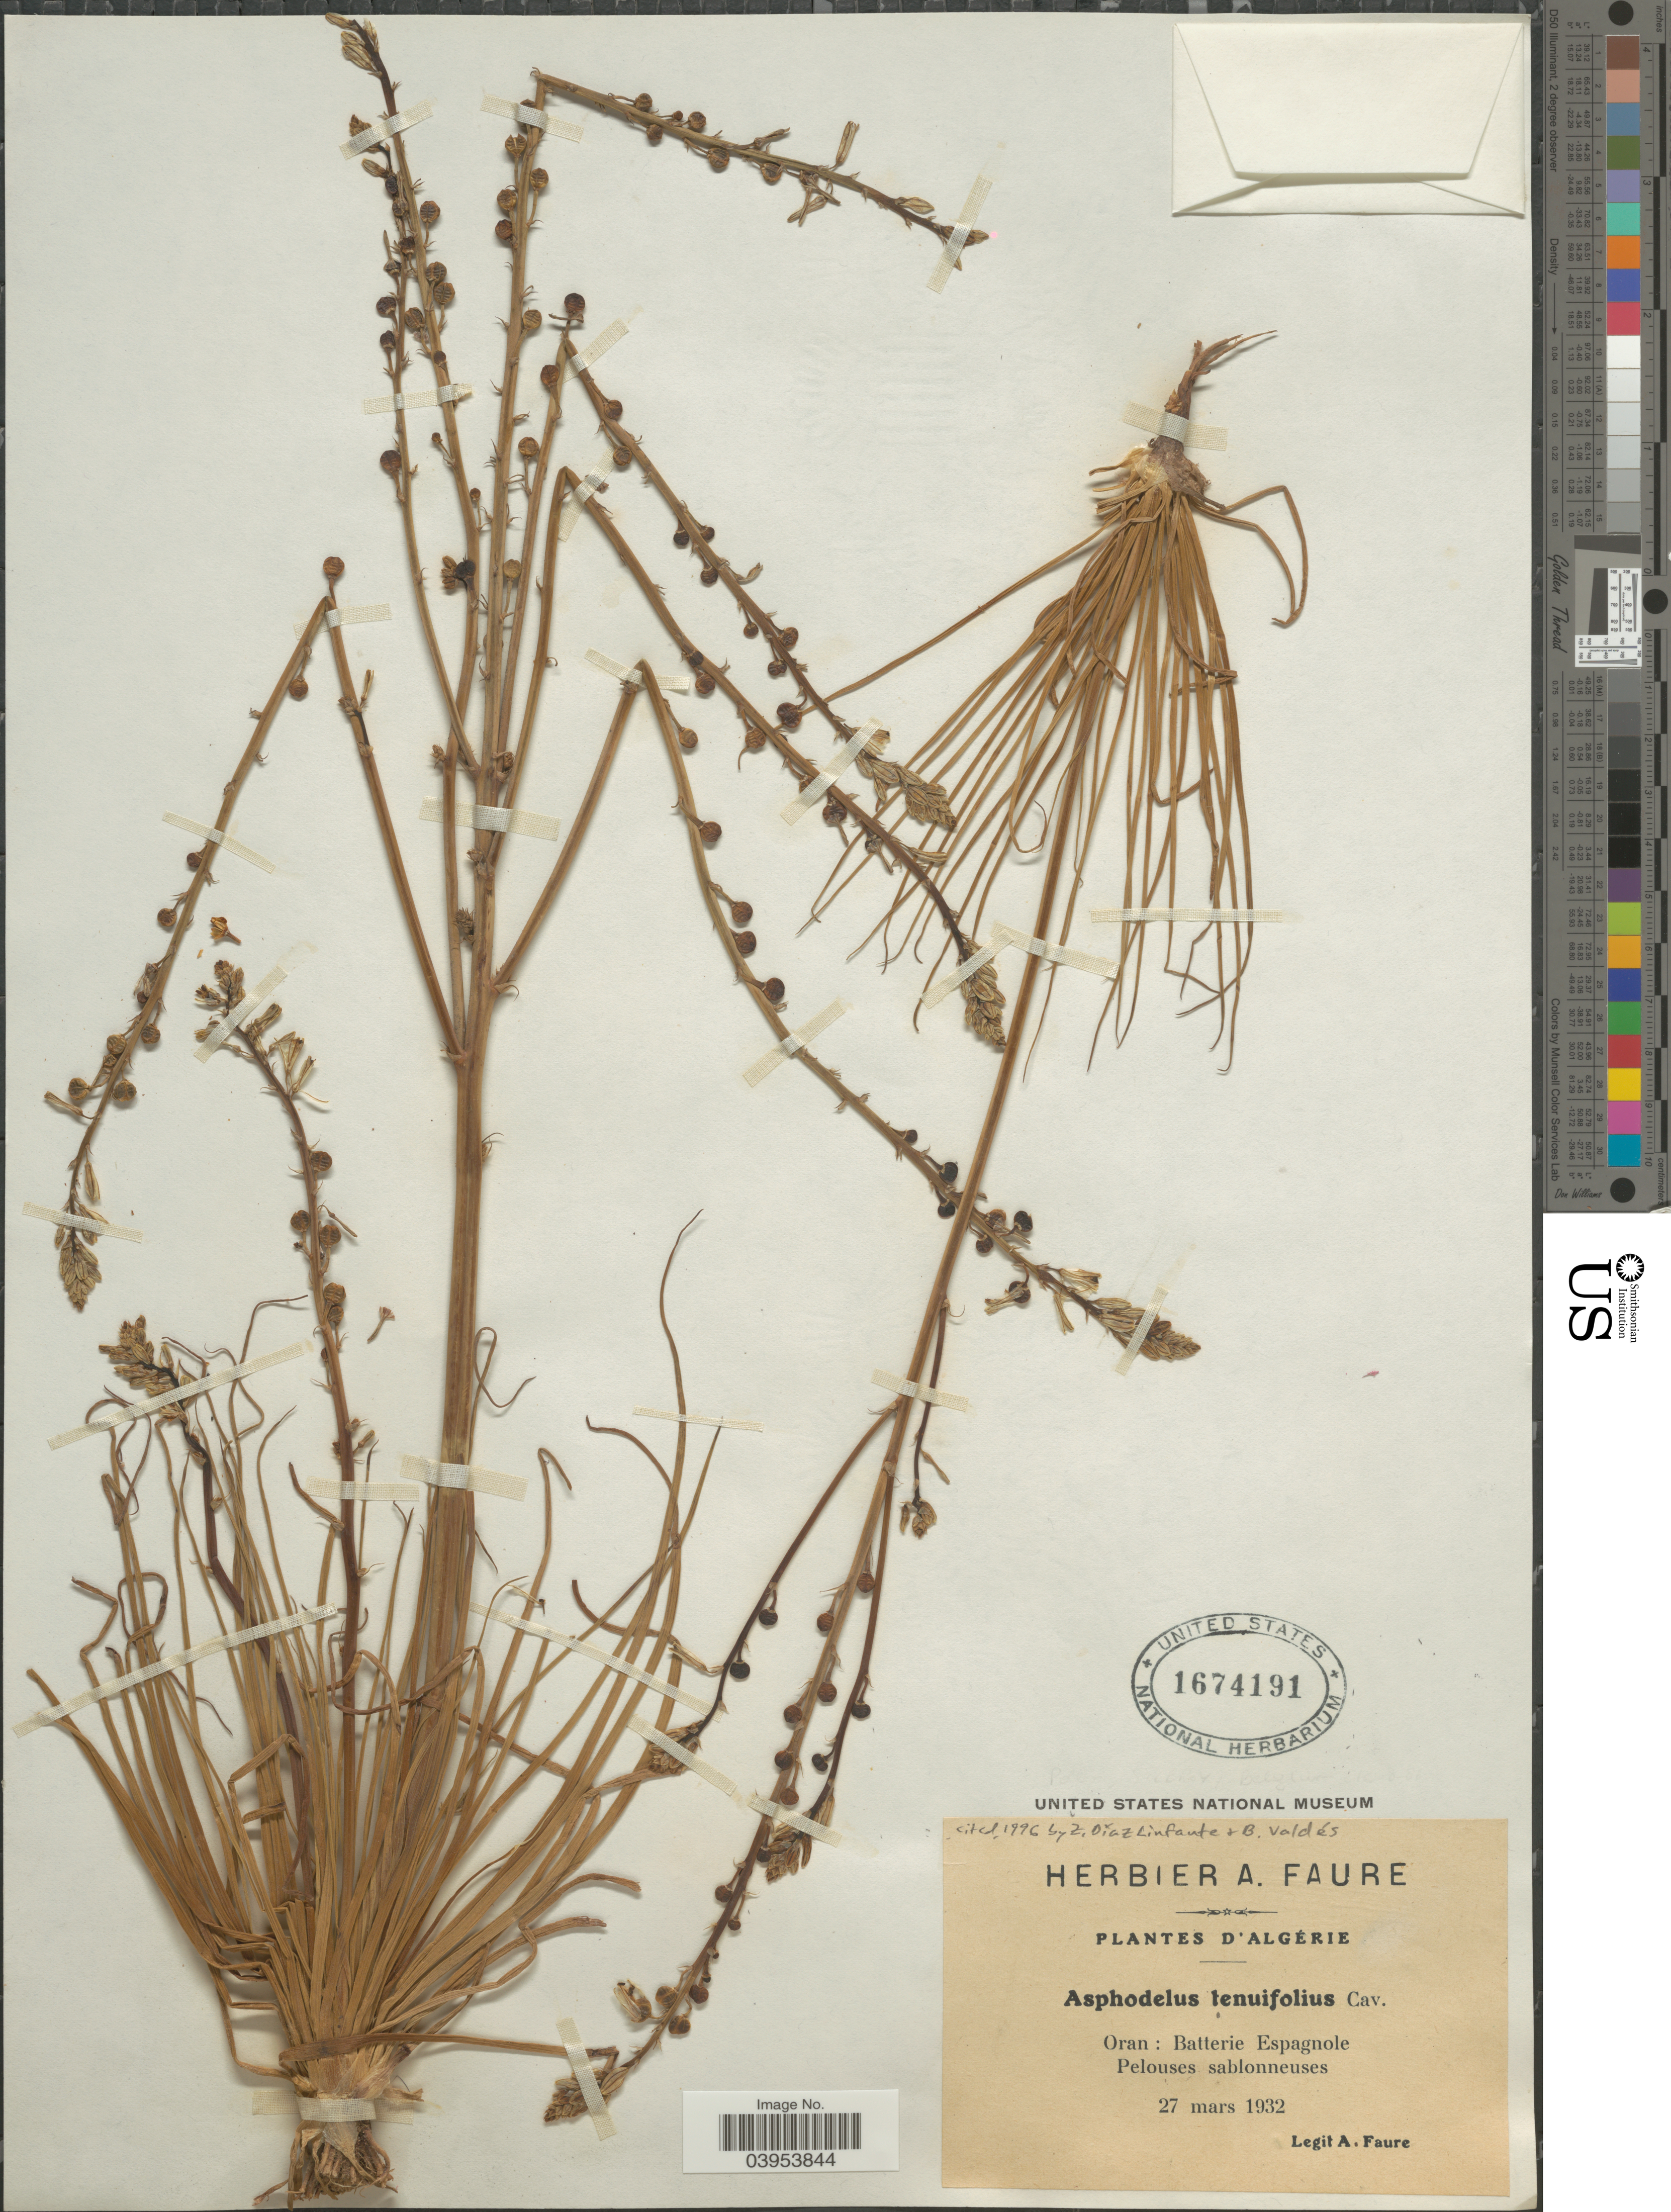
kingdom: Plantae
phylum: Tracheophyta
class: Liliopsida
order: Asparagales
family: Asphodelaceae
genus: Asphodelus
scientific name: Asphodelus tenuifolius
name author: Cav.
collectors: A. Faure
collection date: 1932-03-27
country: Algeria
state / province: Oran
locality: Batterie Espagnole.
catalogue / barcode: US 1674191